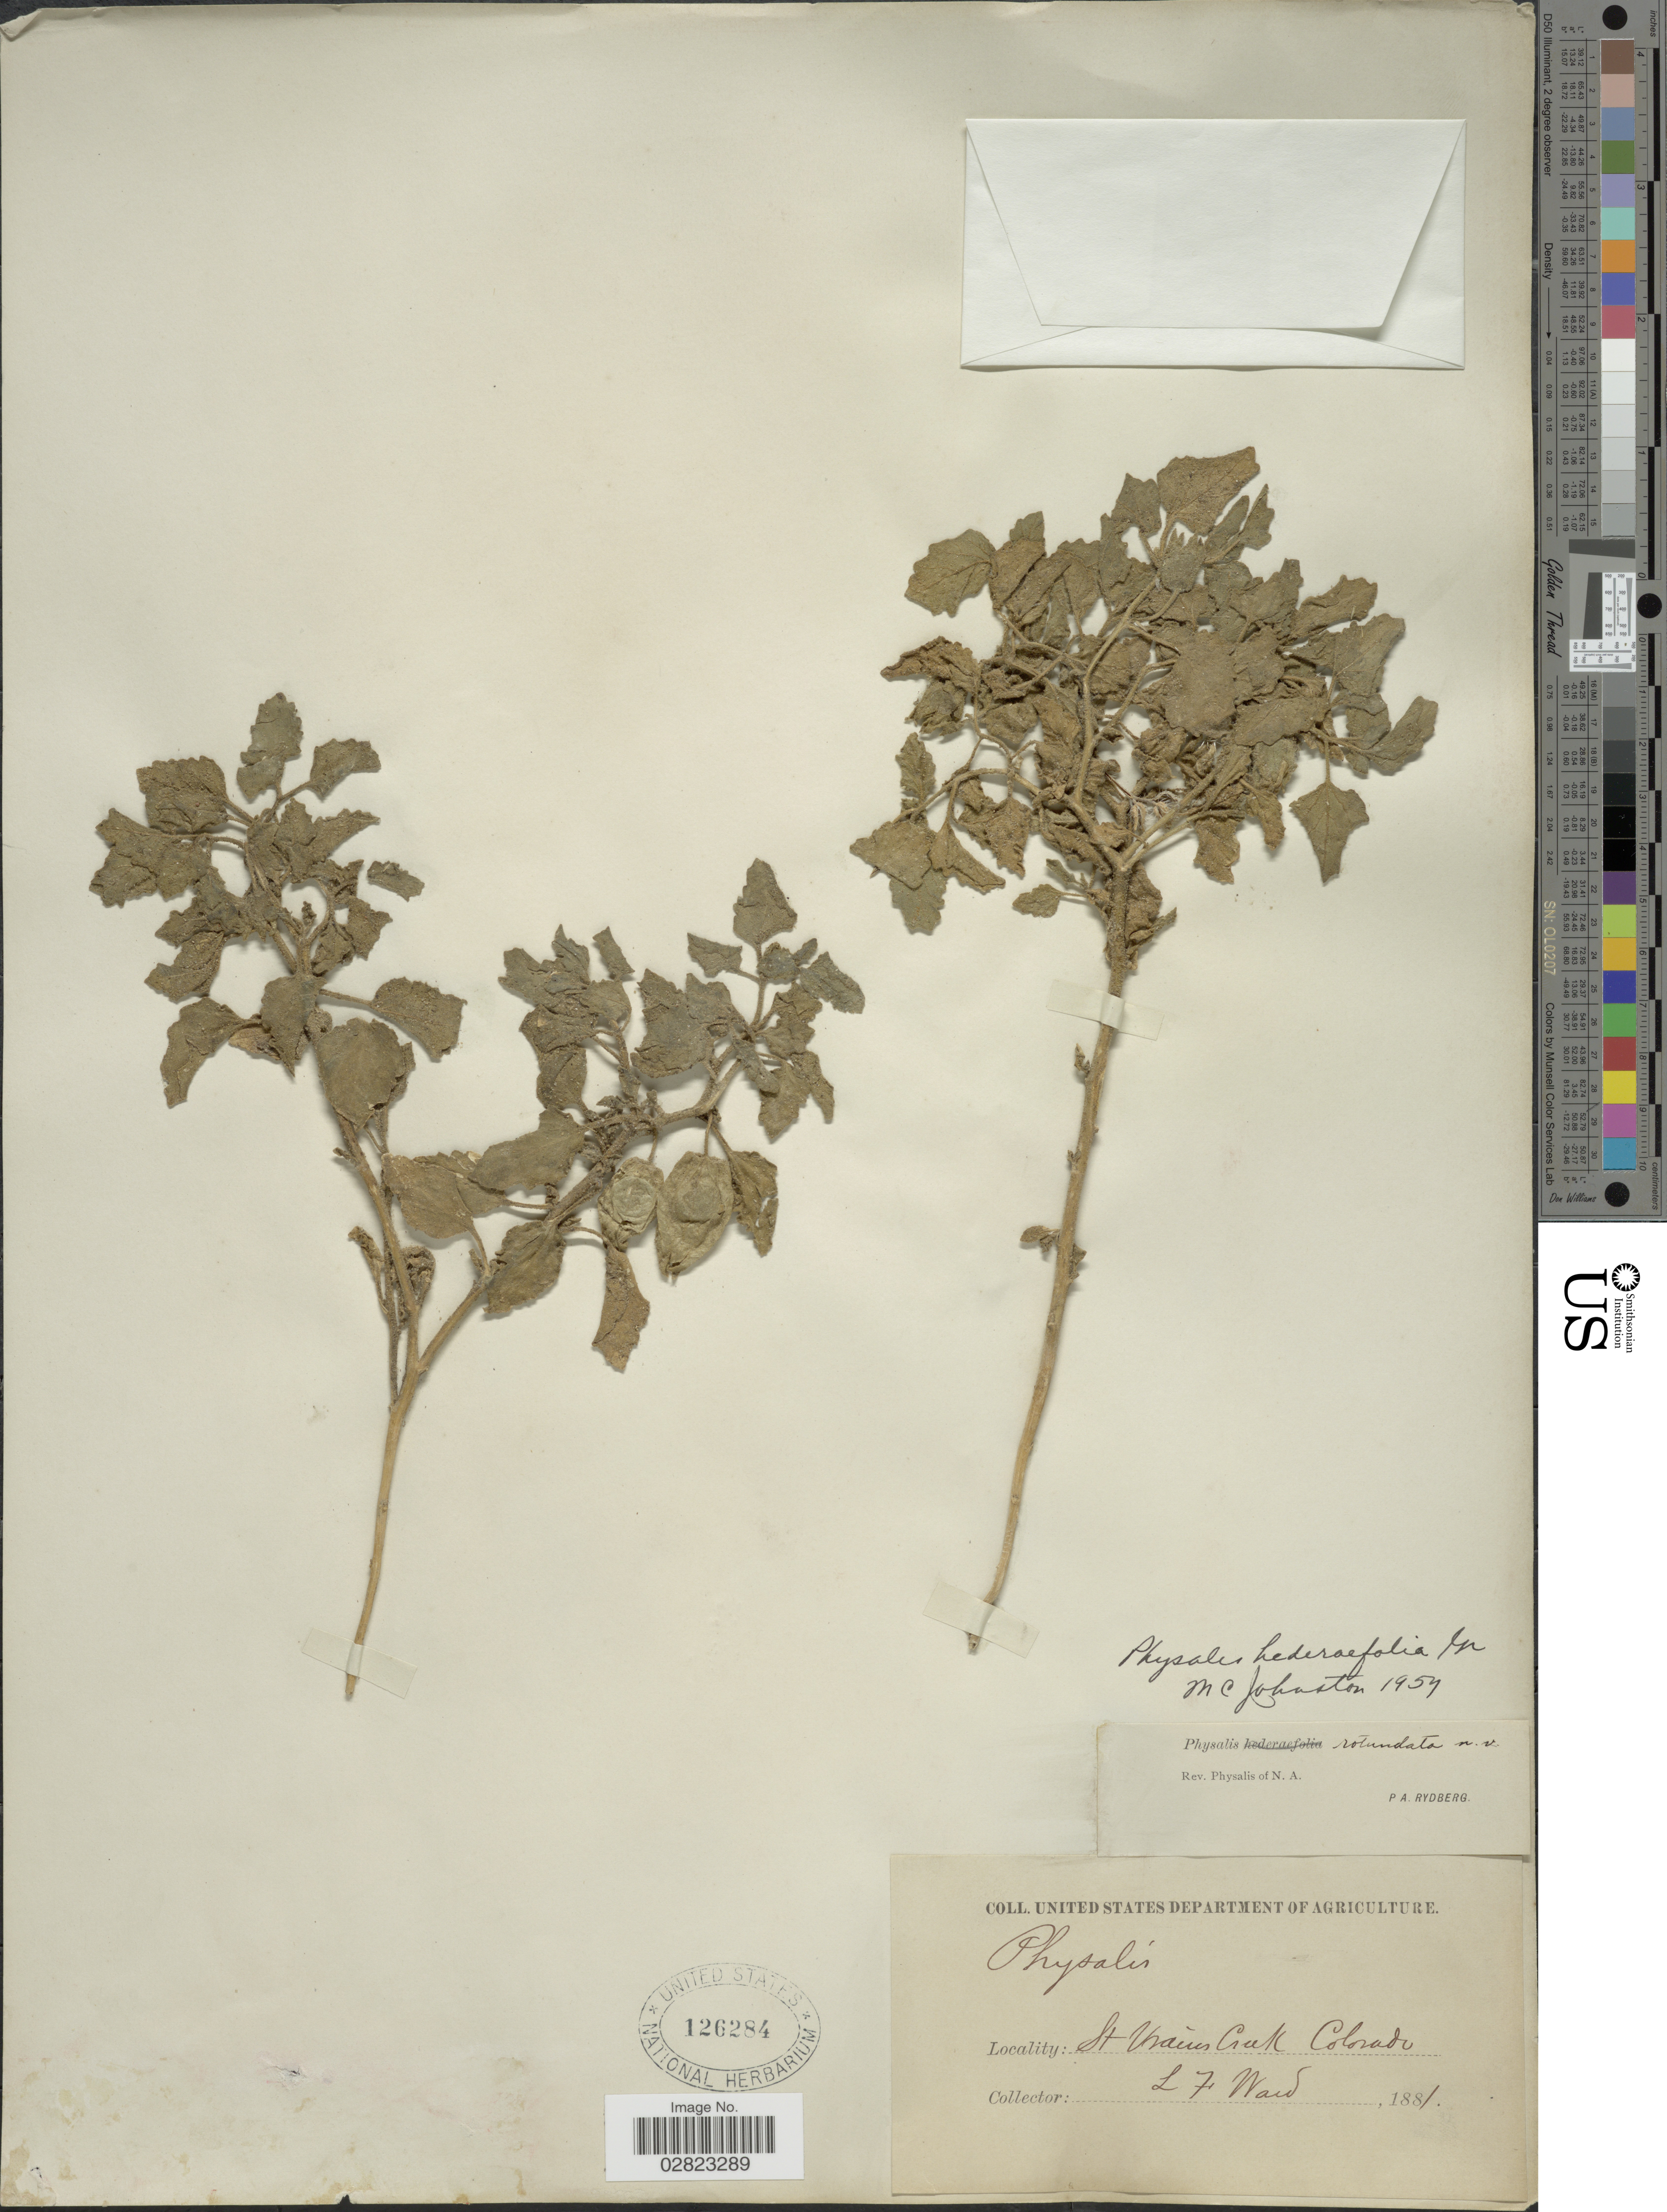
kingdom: Plantae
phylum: Tracheophyta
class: Magnoliopsida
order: Solanales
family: Solanaceae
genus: Physalis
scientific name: Physalis hederifolia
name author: A. Gray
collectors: L. Ward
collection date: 1881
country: United States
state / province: Colorado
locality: St.Vrain Creek.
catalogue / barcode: US 126284